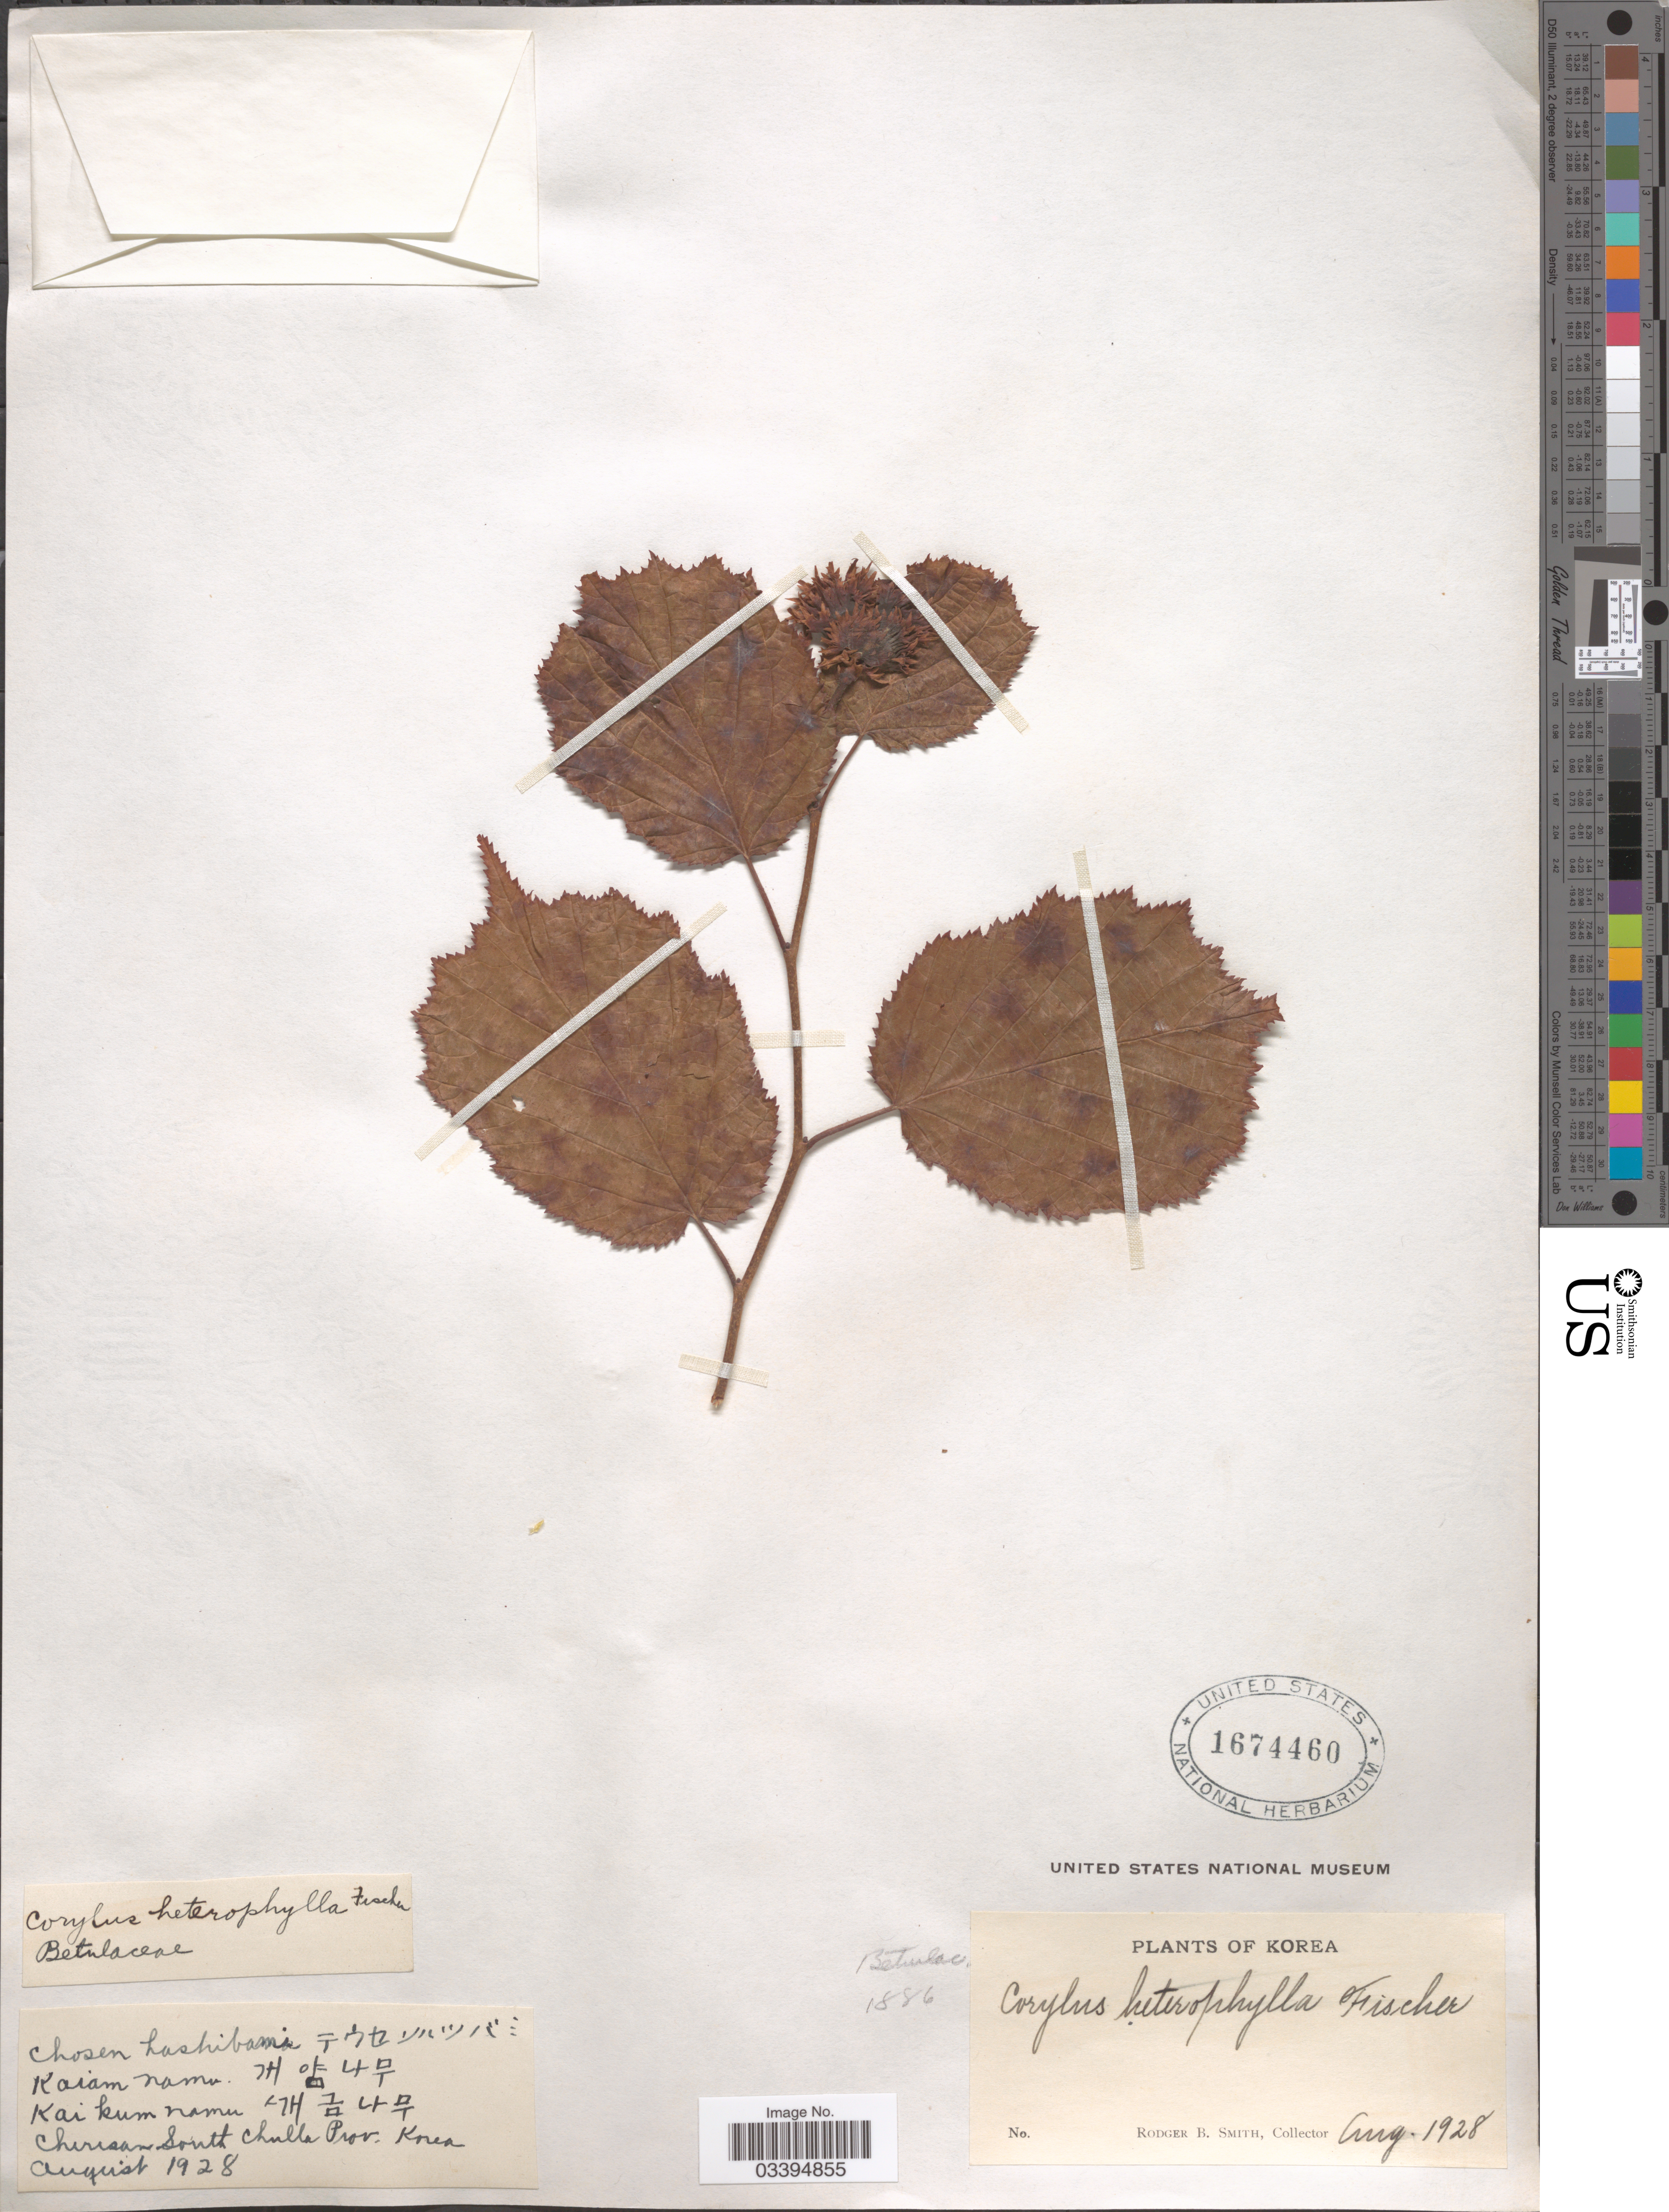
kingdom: Plantae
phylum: Tracheophyta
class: Magnoliopsida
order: Fagales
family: Betulaceae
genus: Corylus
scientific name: Corylus heterophylla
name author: Fisch. ex Trautv.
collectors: R. B. Smith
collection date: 1928-08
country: South Korea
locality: Chirisan South Chulla Prov. Korea.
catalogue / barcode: US 1674460